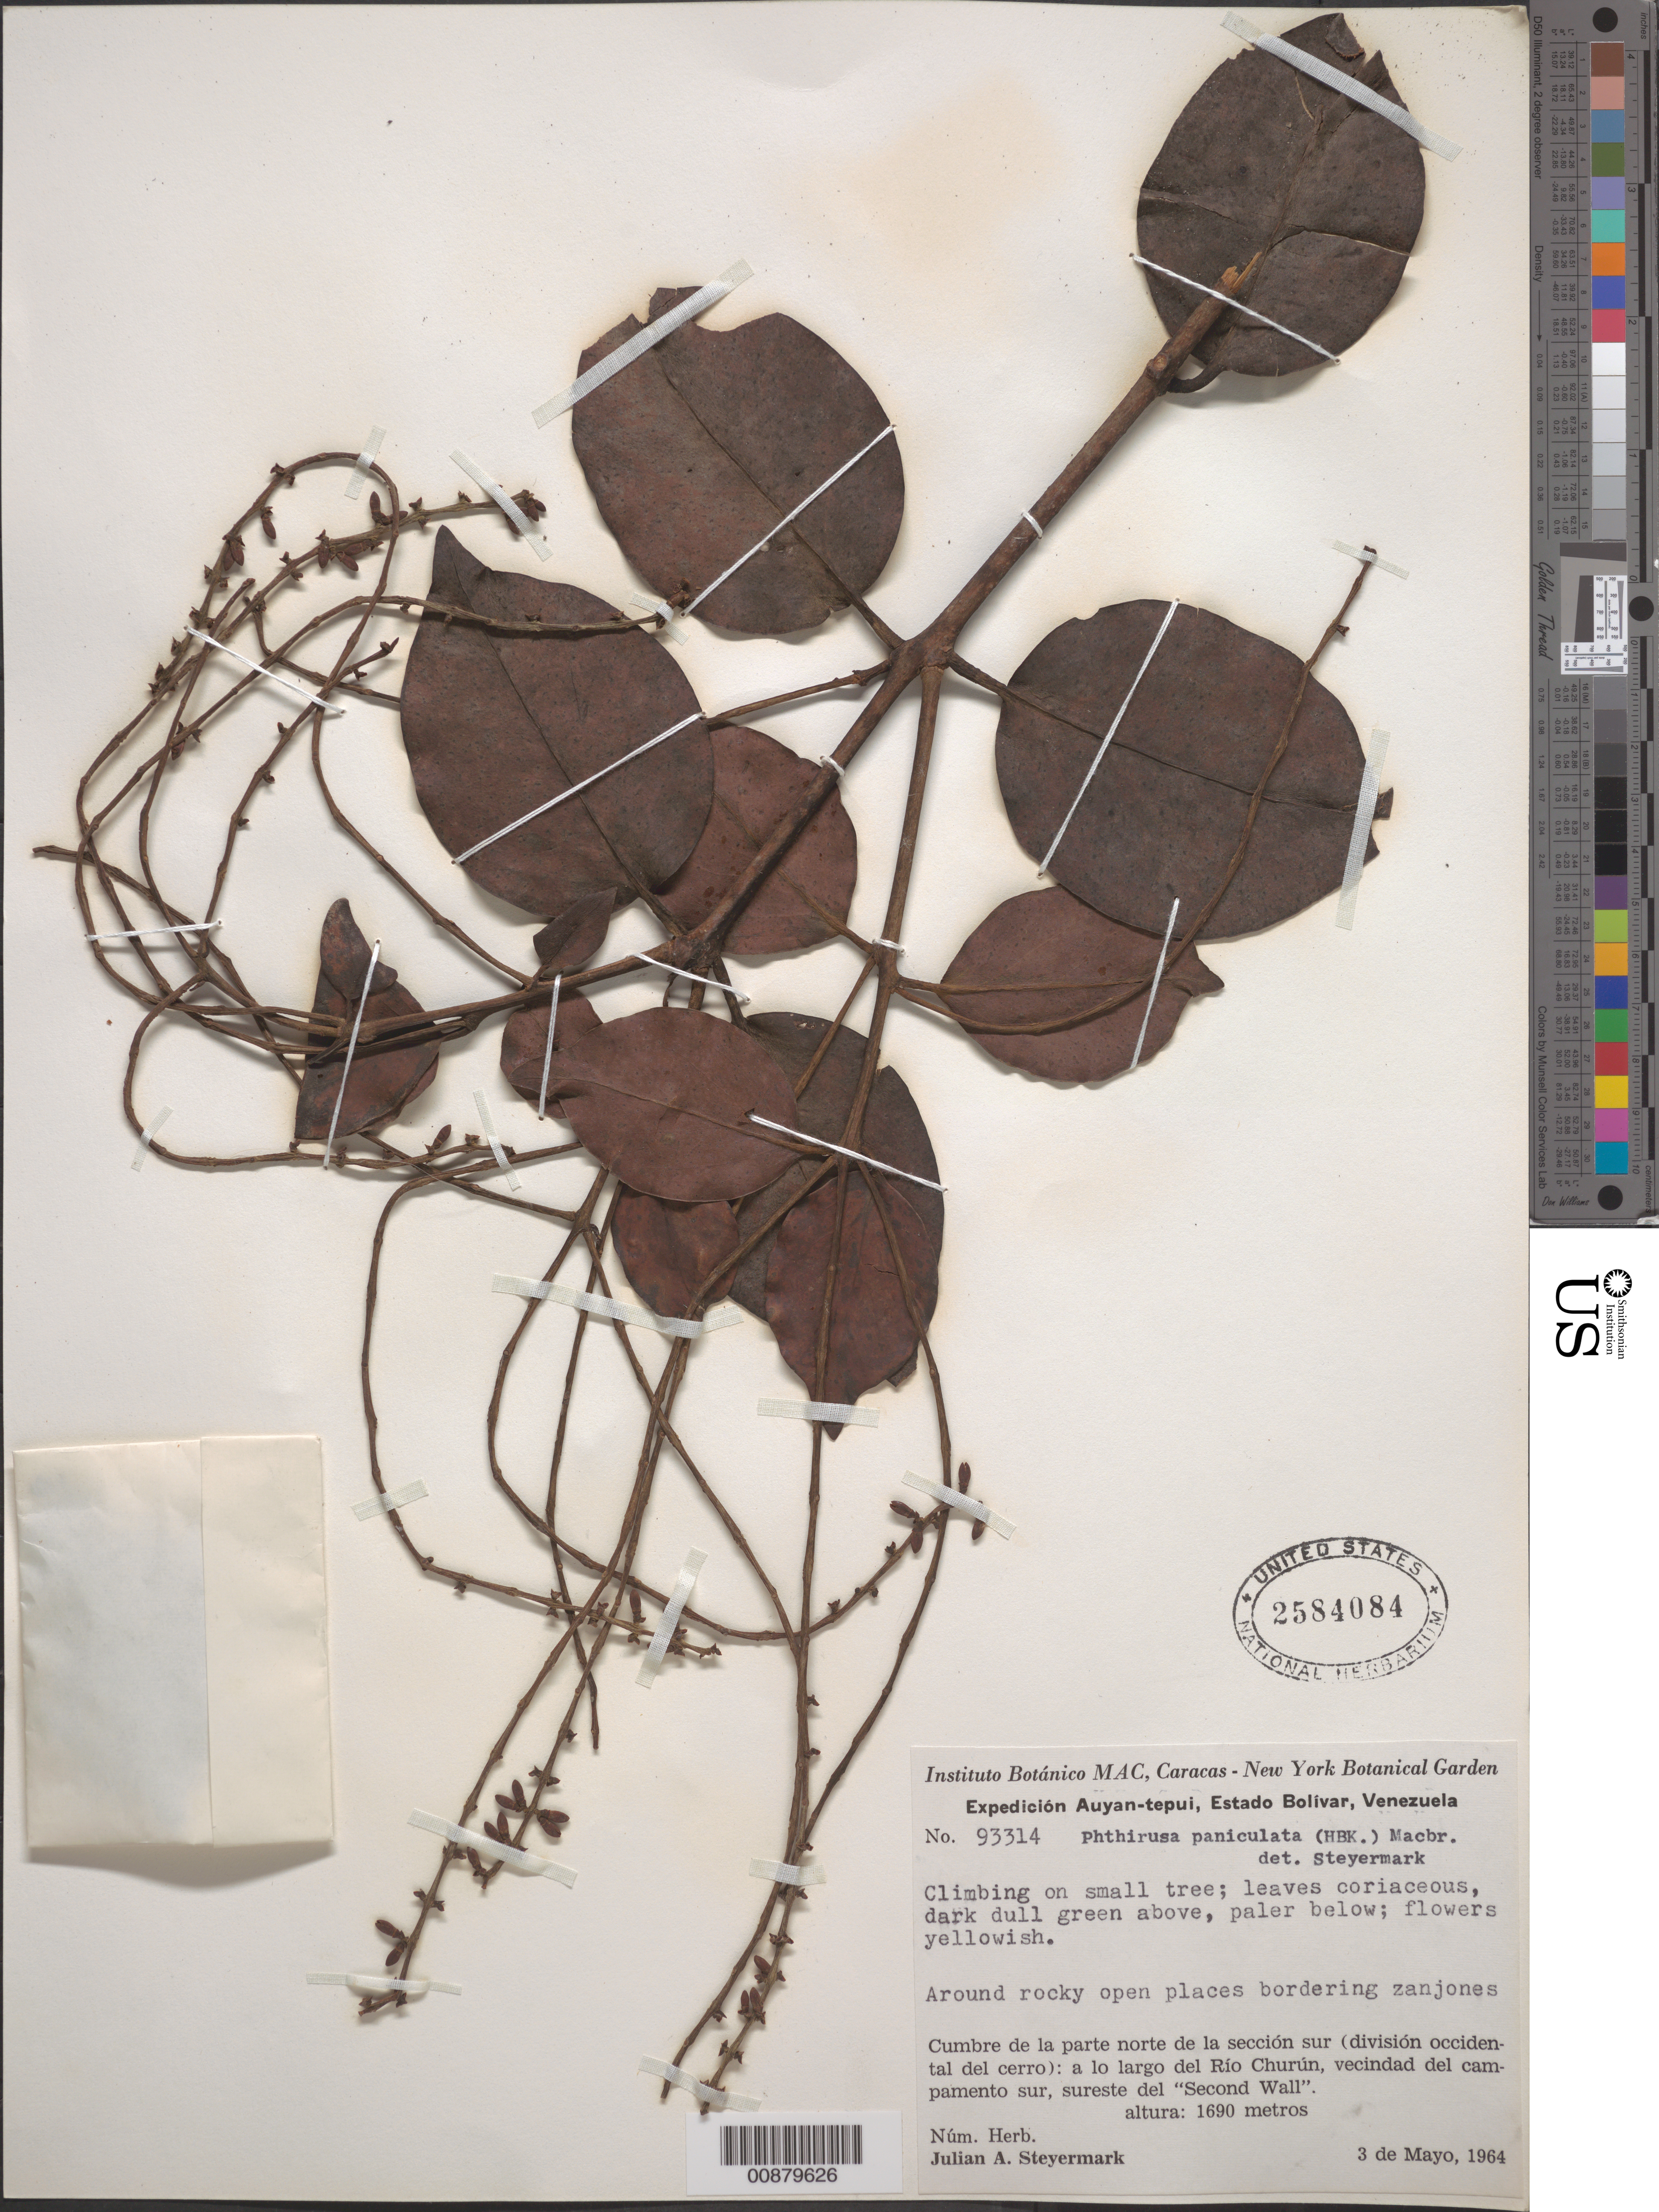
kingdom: Plantae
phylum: Tracheophyta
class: Magnoliopsida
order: Santalales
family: Loranthaceae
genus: Phthirusa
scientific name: Phthirusa adunca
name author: (G. Mey.) Maguire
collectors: J. Steyermark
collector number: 93314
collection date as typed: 3-May-64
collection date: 1964-05-03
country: Venezuela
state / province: Bolívar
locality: Auyan-tepuí, cumbre de la parte norte de la seccion sur (division occidental del cerro); Río Churún, vic del campamento sur, SE del "Second Wall"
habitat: Around rocky open places bordering zanjones; climbing on small tree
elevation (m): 1690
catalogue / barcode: US 2584084